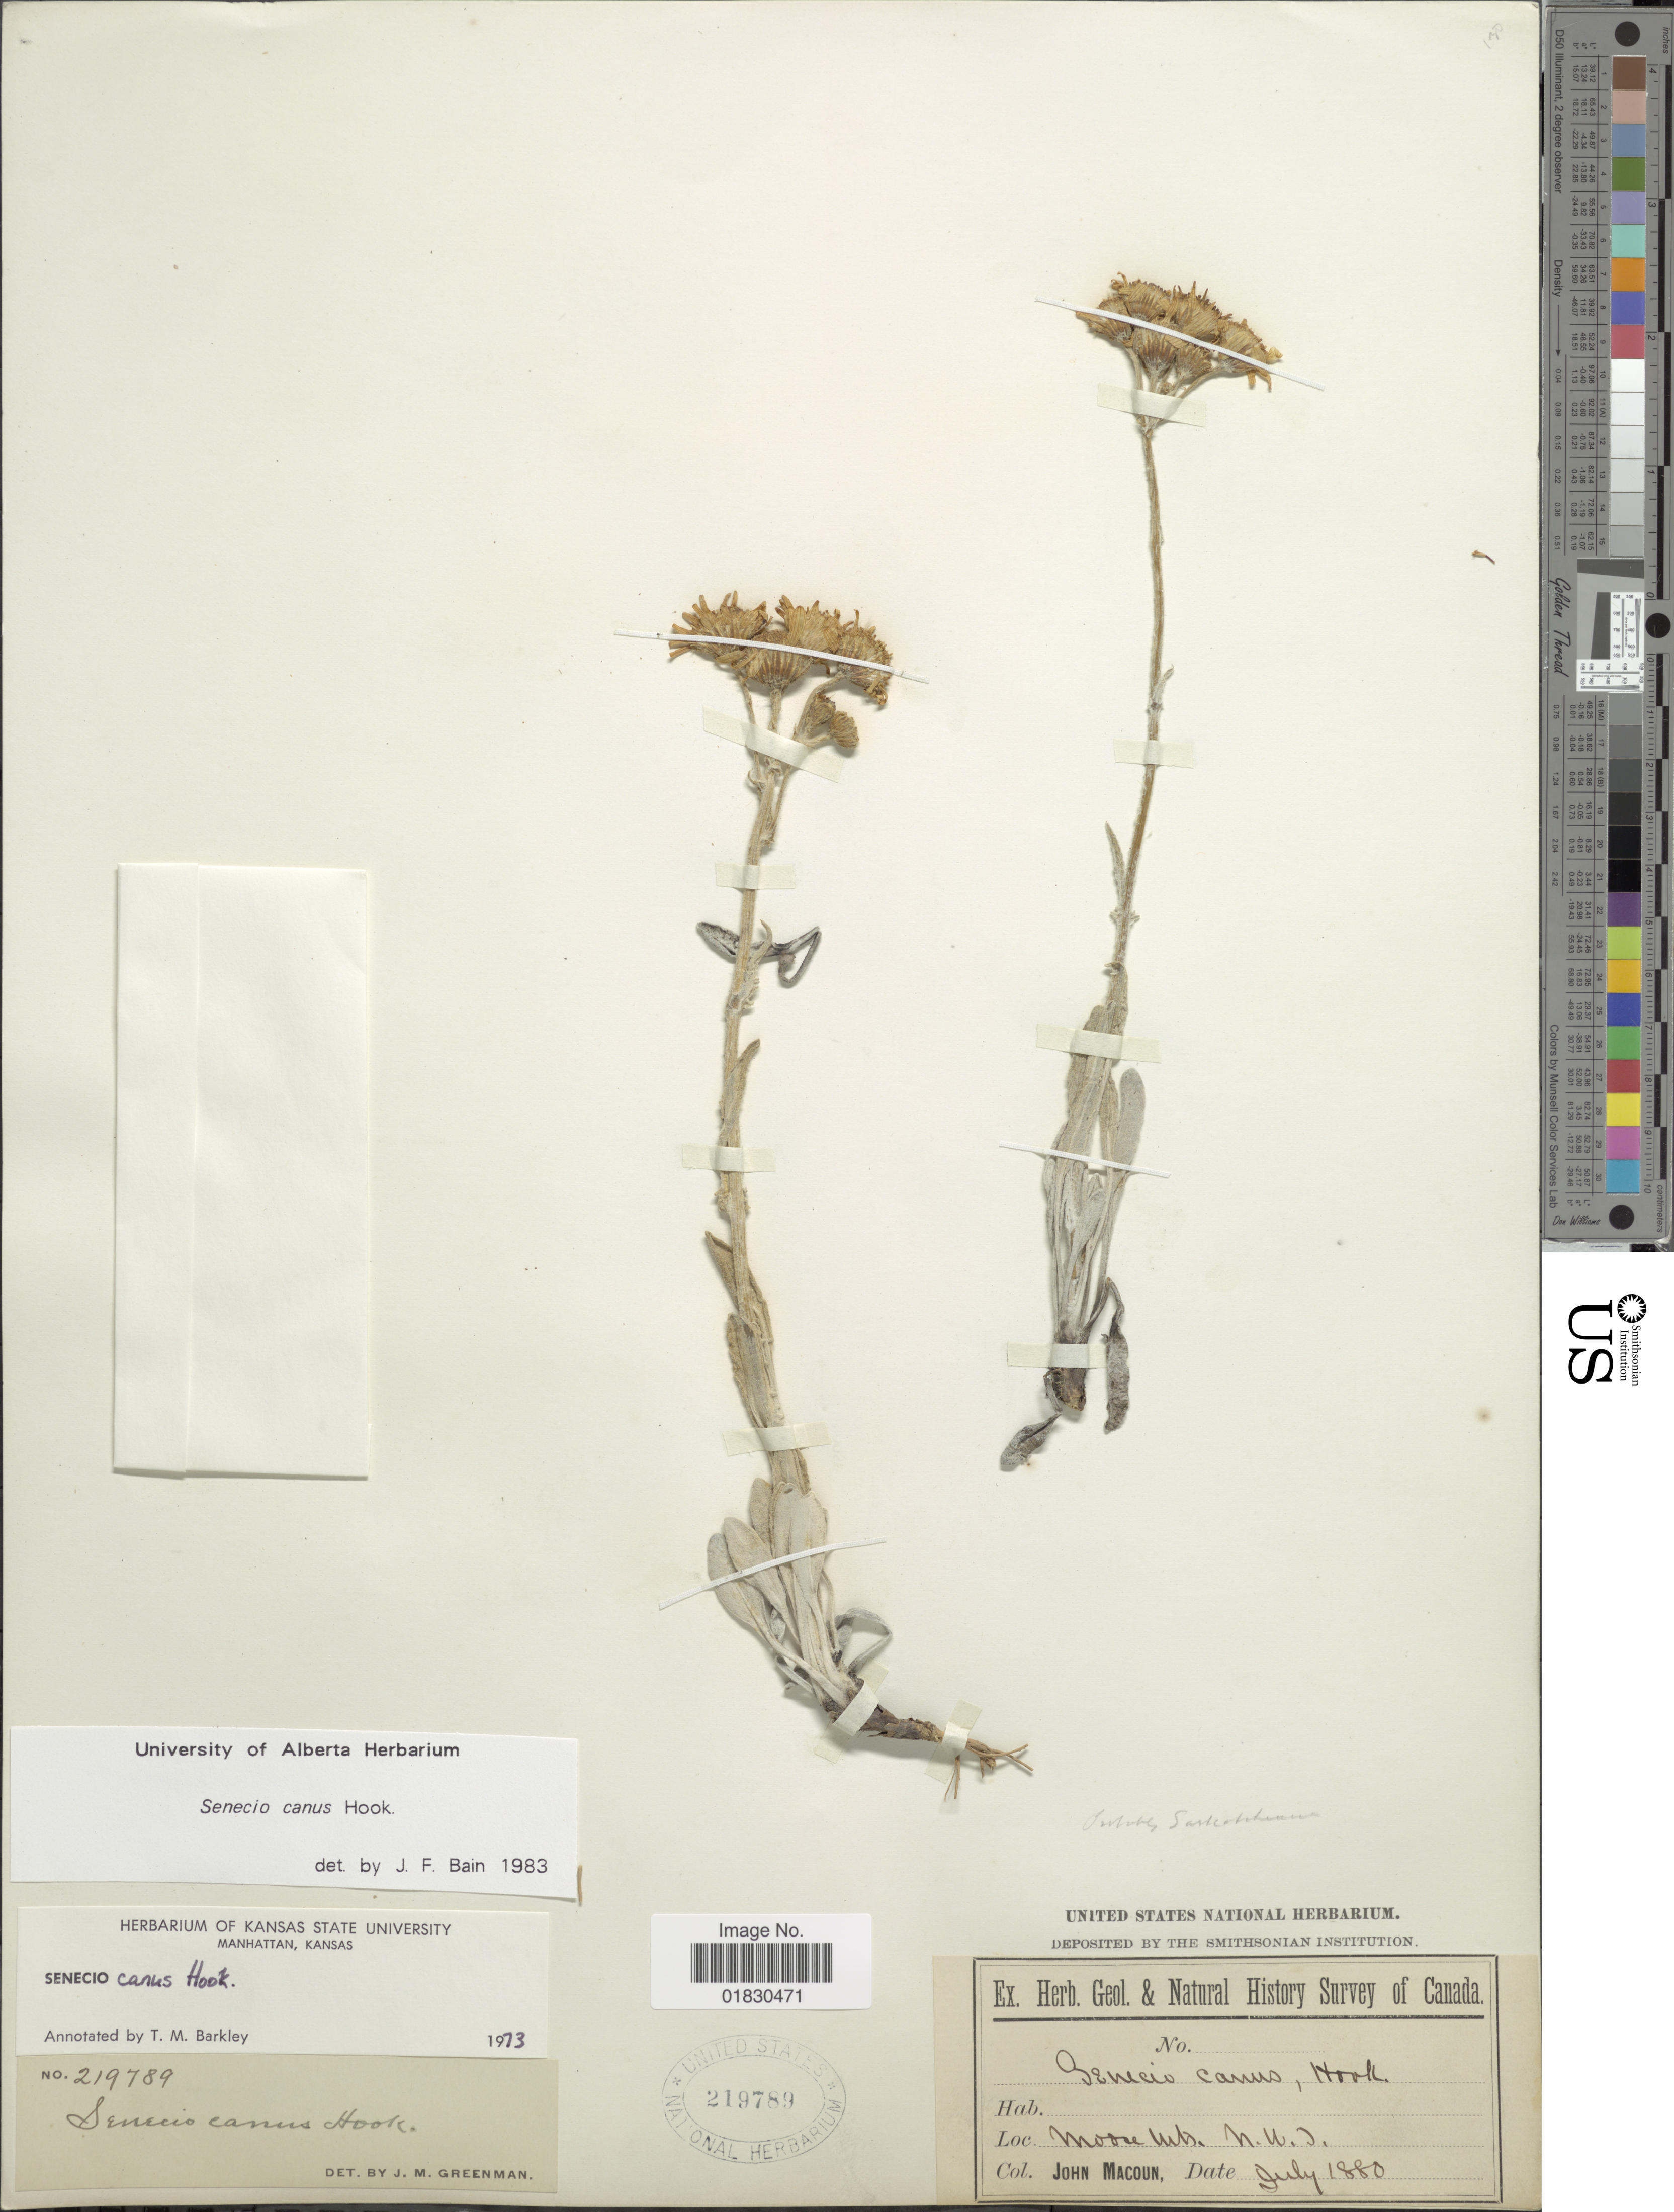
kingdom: Plantae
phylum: Tracheophyta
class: Magnoliopsida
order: Asterales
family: Asteraceae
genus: Packera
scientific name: Packera cana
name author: (Hook.) W.A. Weber & Á. Löve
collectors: J. Macoun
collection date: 1880-07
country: Canada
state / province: Northwest Territories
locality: Moore Mts., N.W.T.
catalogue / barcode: US 219789